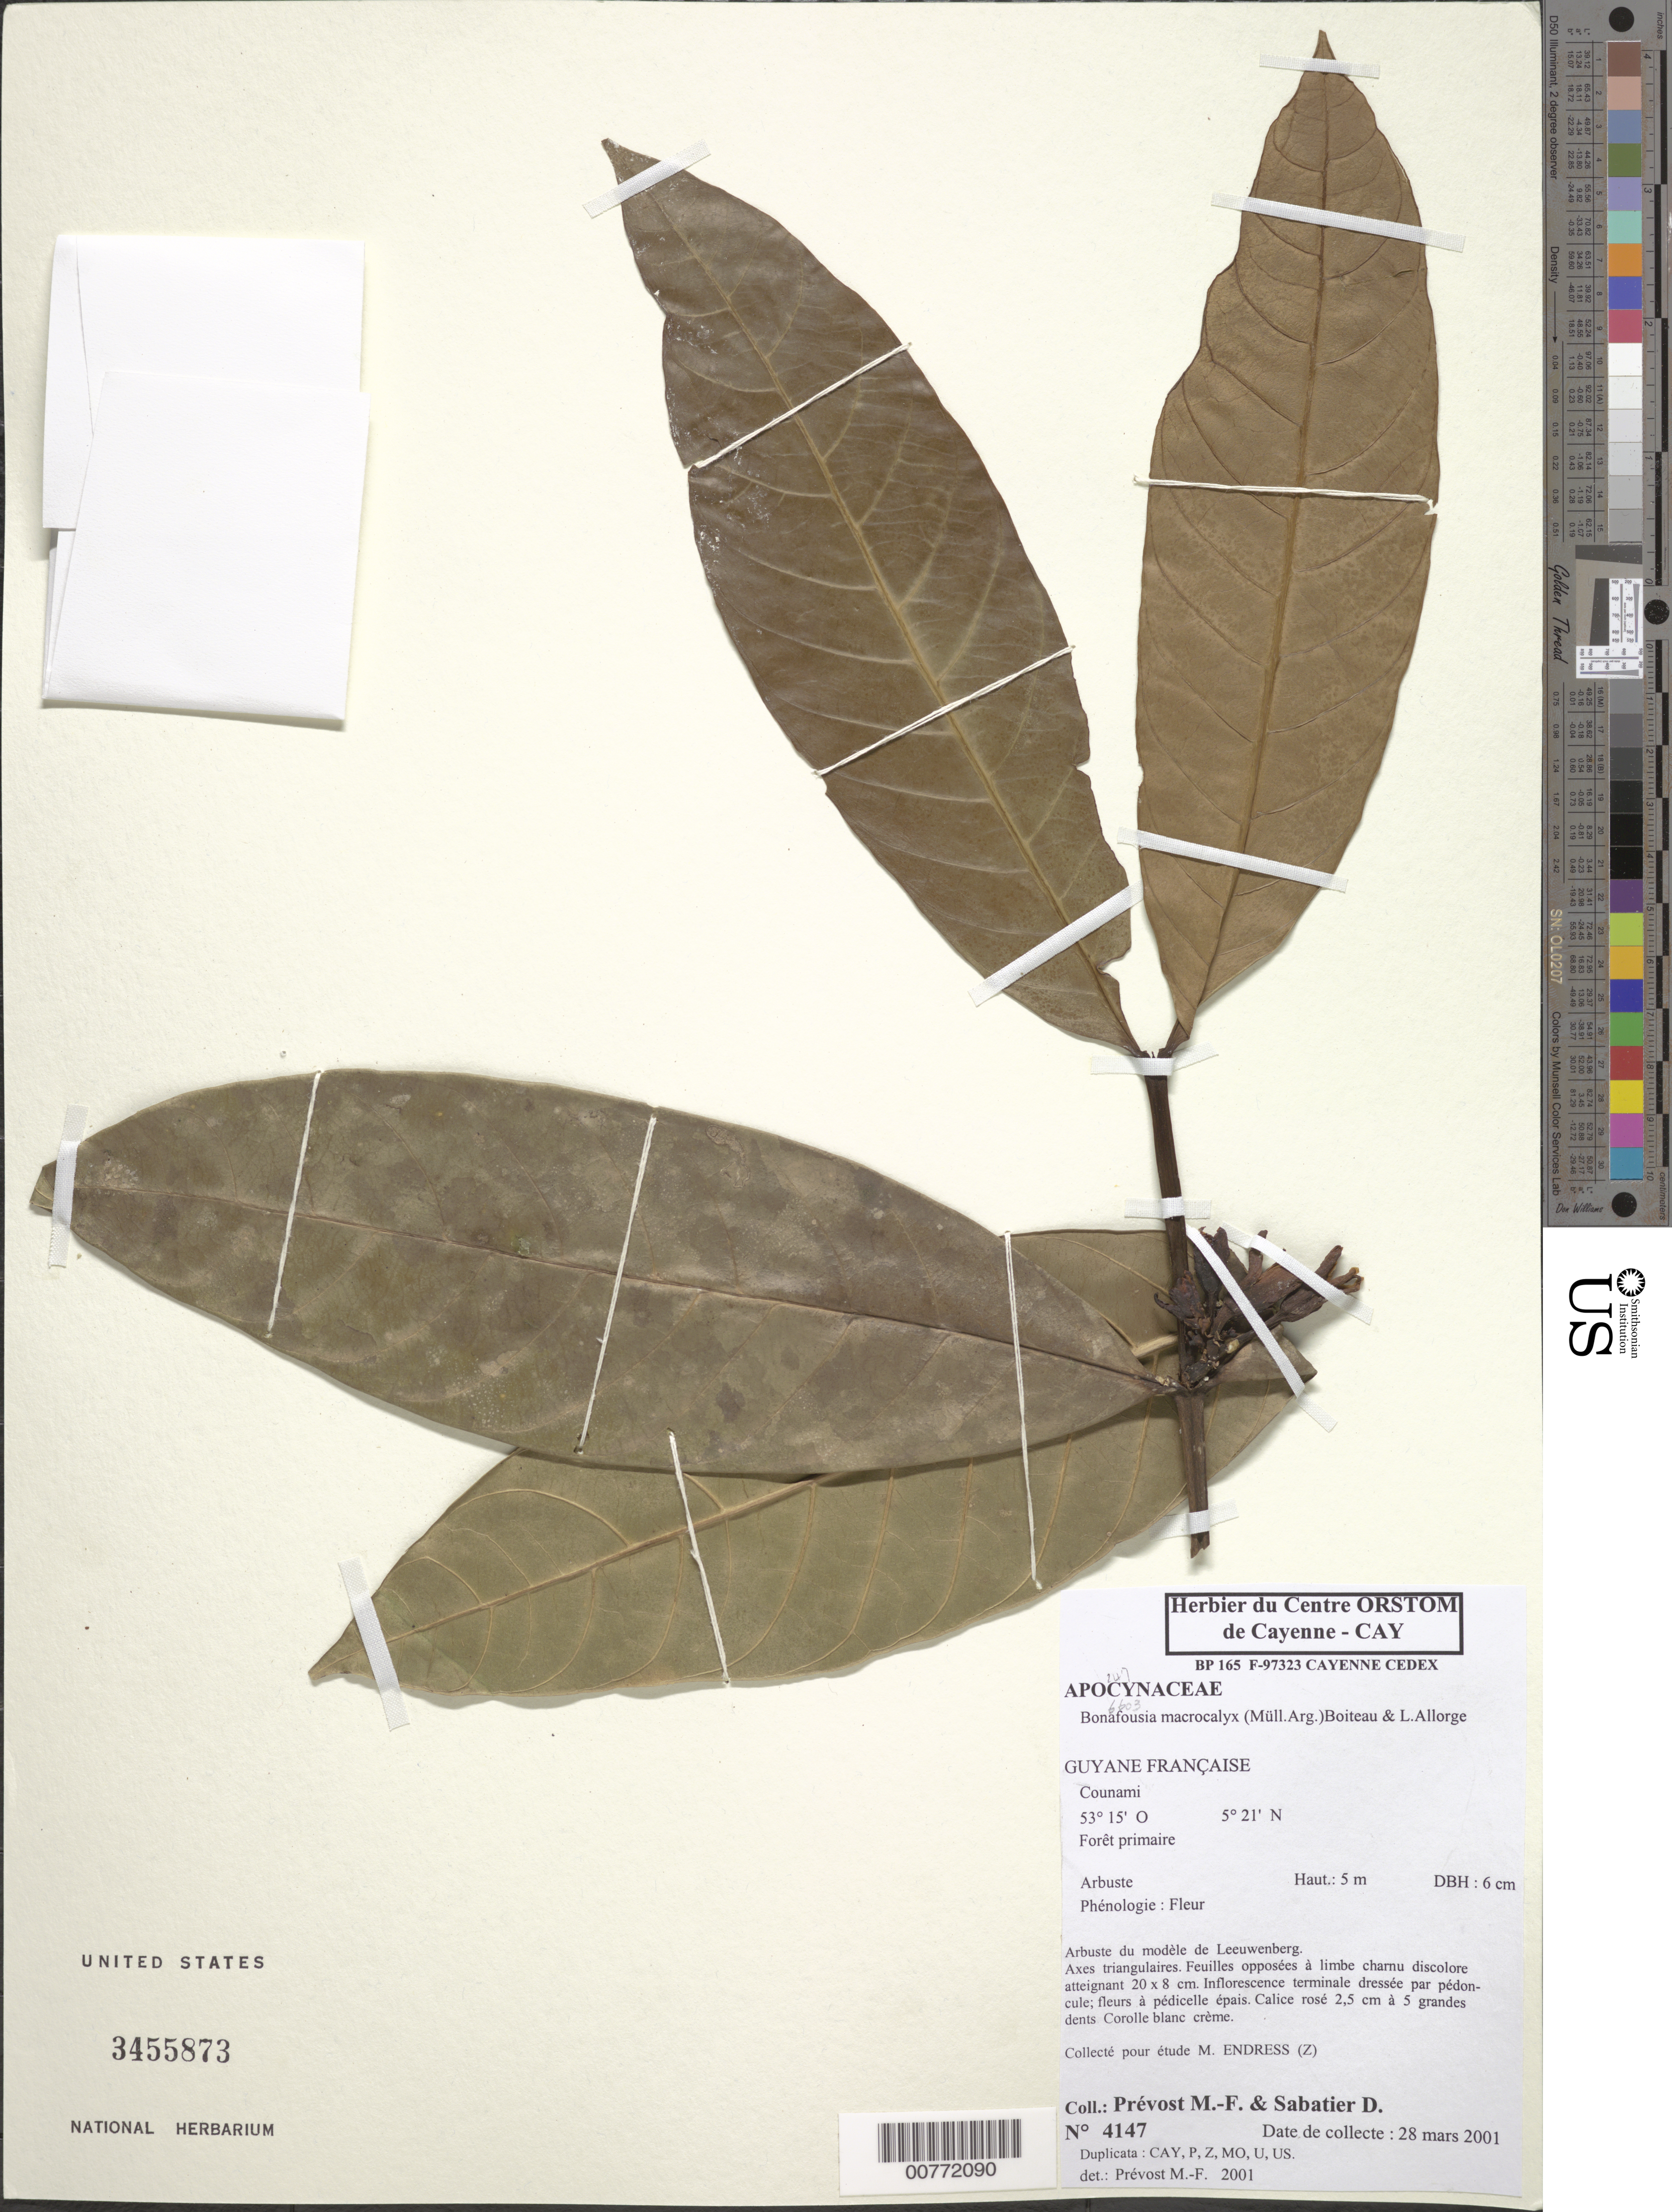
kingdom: Plantae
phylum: Tracheophyta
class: Magnoliopsida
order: Gentianales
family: Apocynaceae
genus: Bonafousia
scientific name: Bonafousia macrocalyx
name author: (Müll. Arg.) Boiteau & L. Allorge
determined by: Prévost, M.-F.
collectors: M.-F. Prévost & D. Sabatier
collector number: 4147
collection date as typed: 28-Mar-01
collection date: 2001-03-28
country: French Guiana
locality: Counami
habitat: Forêt primaire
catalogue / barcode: US 3455873